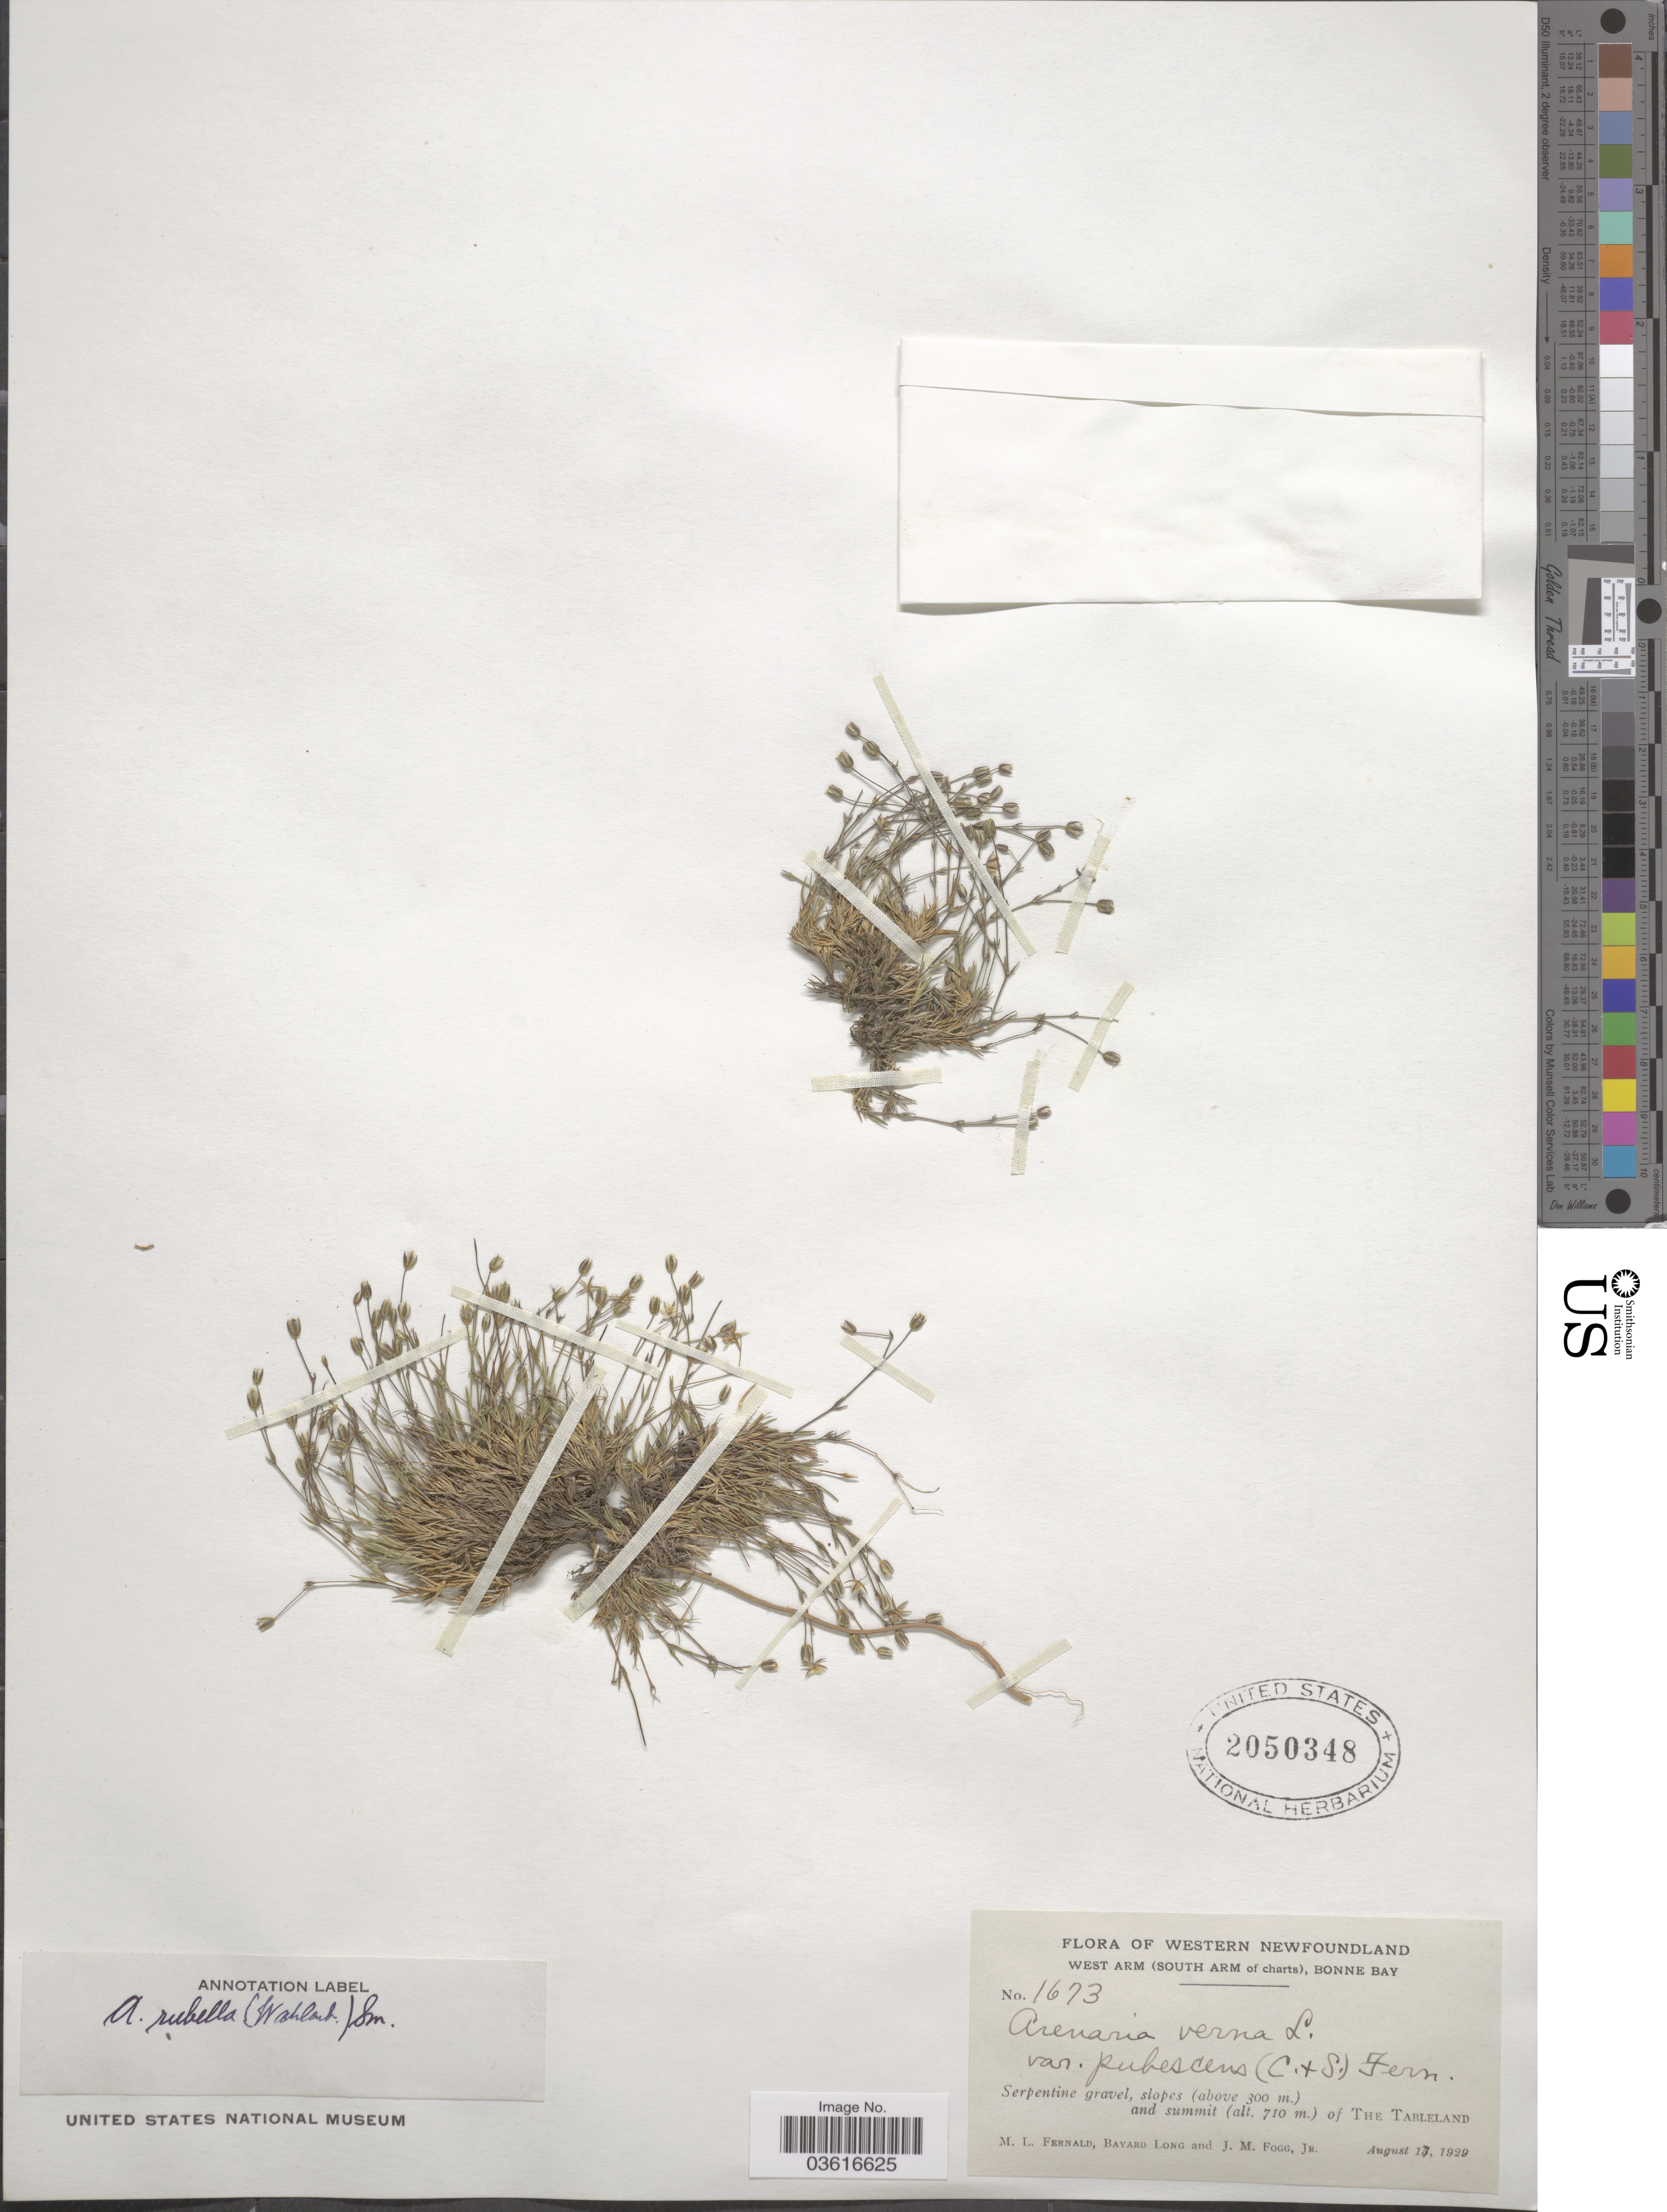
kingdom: Plantae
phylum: Tracheophyta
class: Magnoliopsida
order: Caryophyllales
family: Caryophyllaceae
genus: Minuartia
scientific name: Minuartia rubella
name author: (Wahlenb.) Hiern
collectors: M. L. Fernald, B. Long & J. Fogg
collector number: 1673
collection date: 1929-08-17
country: Canada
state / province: Newfoundland and Labrador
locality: Western Newfoundland West Arm (South Arm of charts), Bonne Bay. Summit of The Tableland.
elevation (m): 710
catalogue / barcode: US 2050348